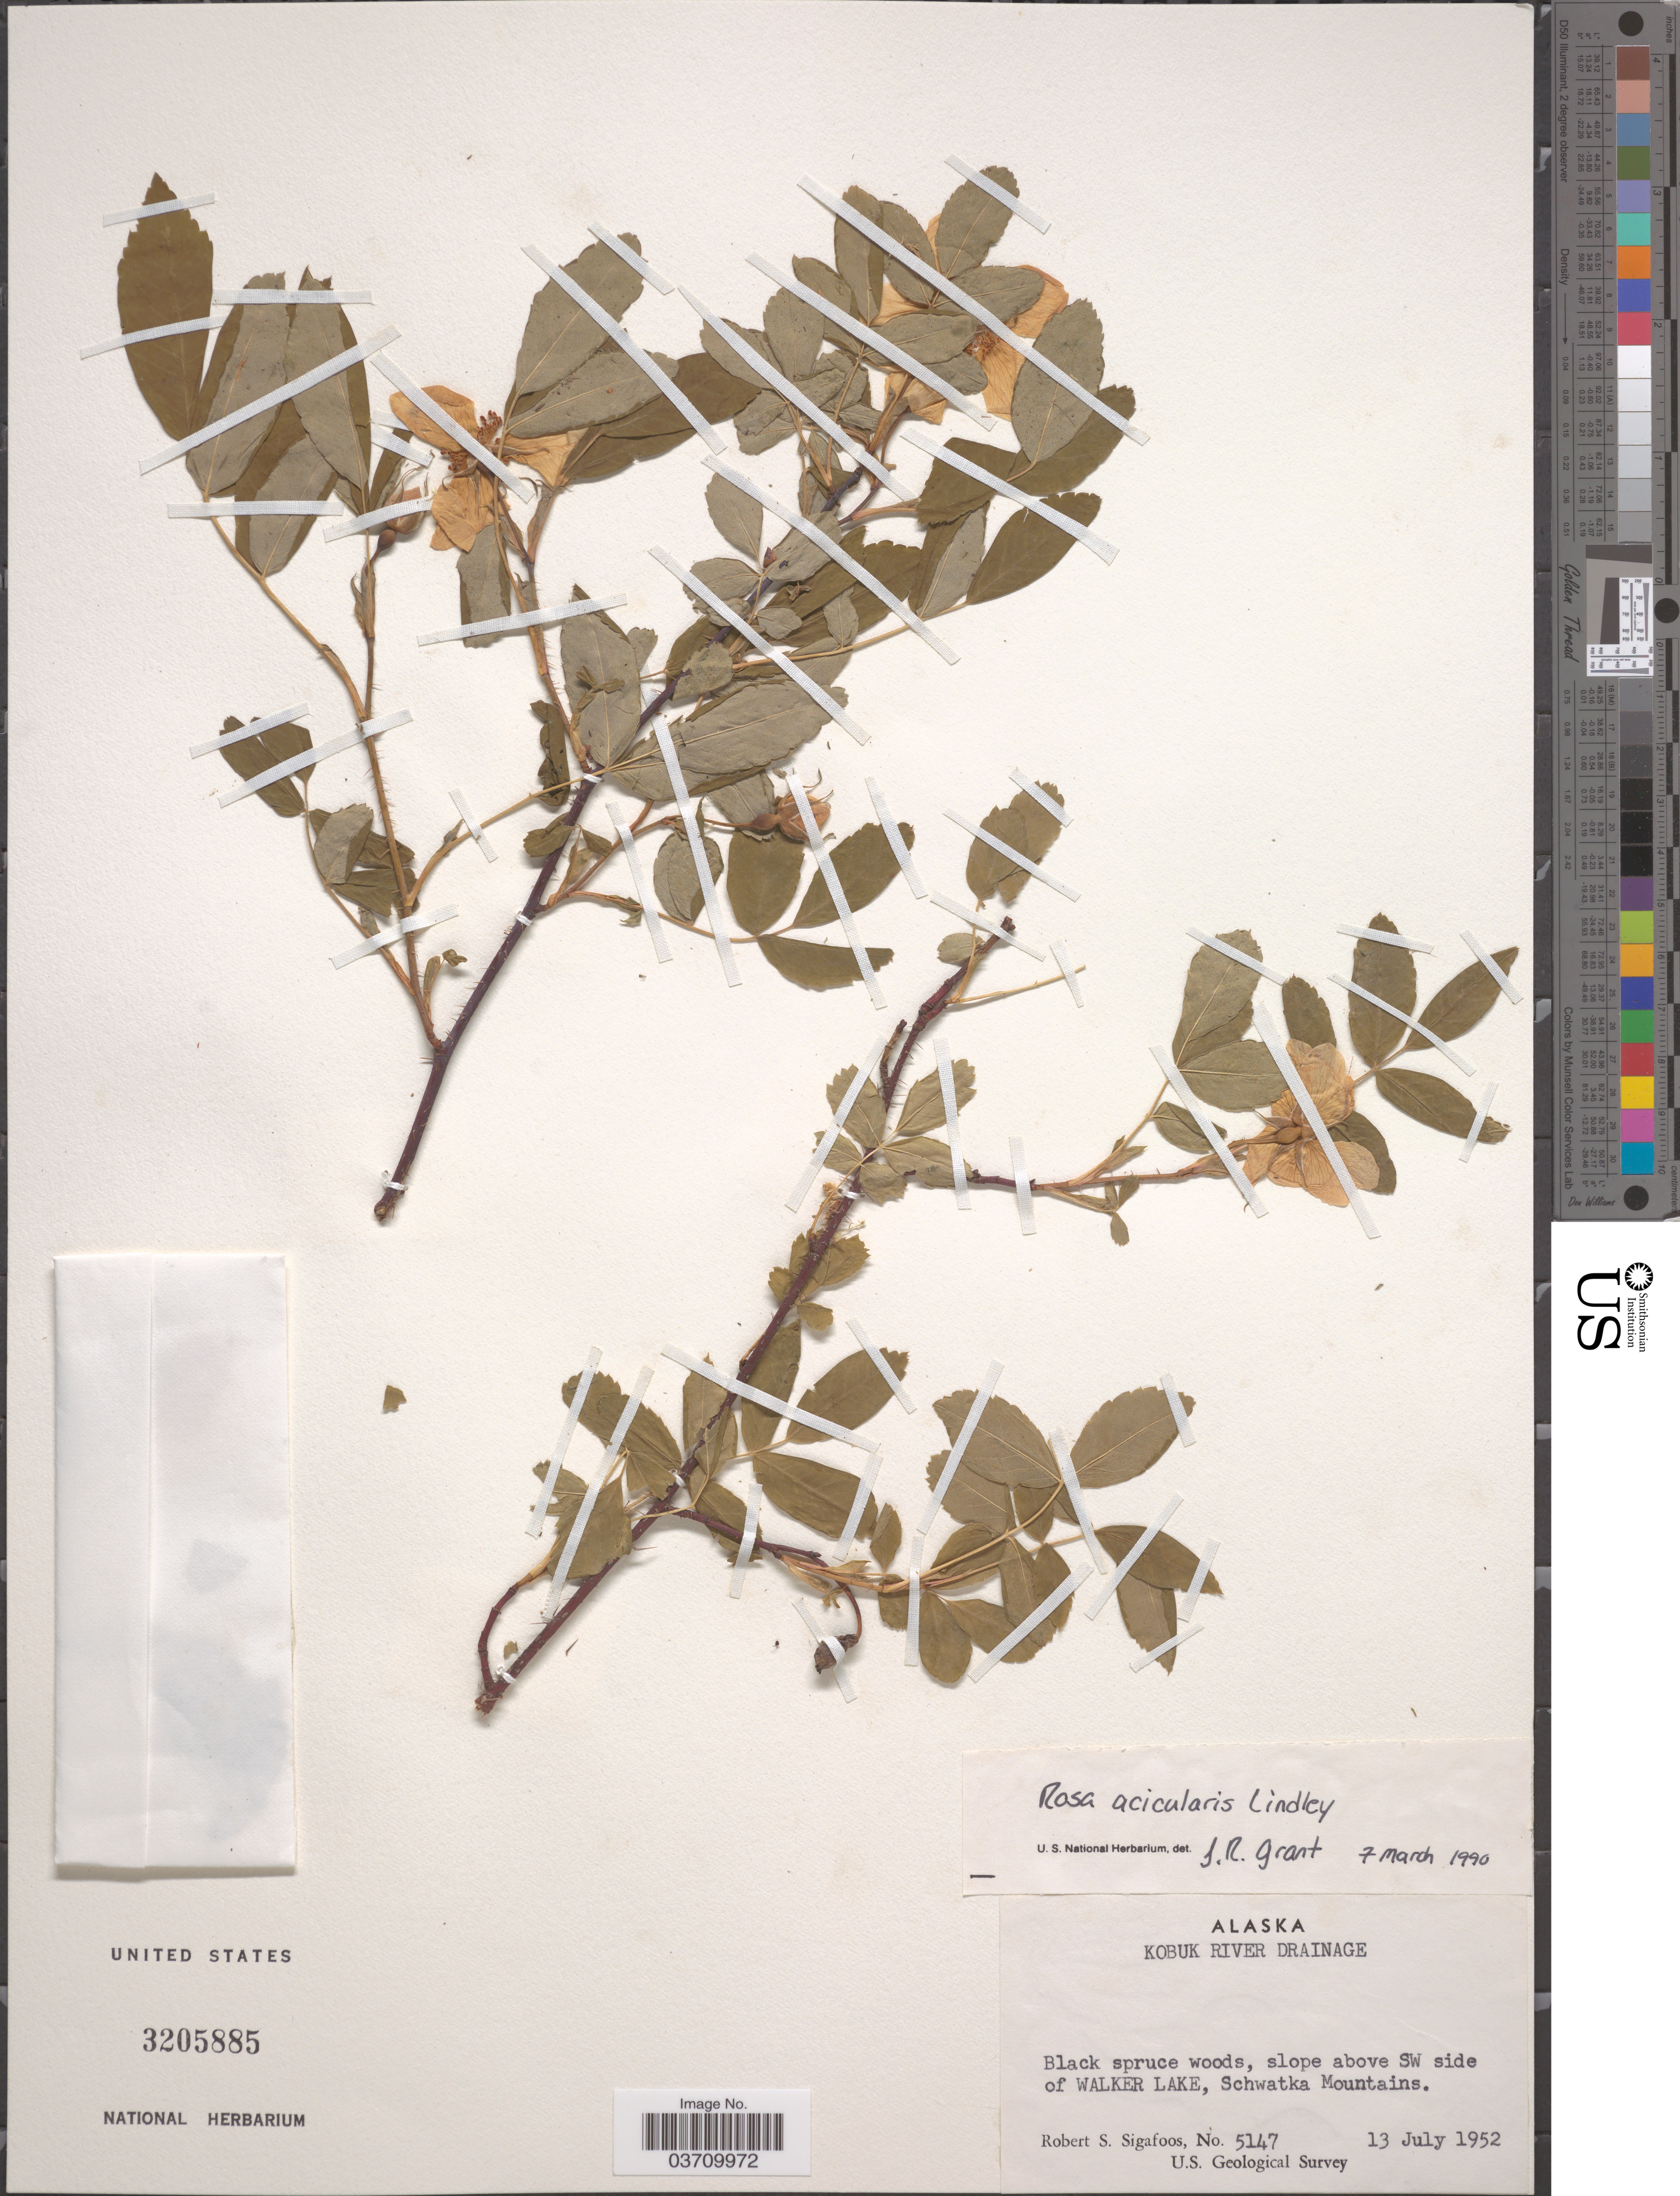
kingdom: Plantae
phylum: Tracheophyta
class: Magnoliopsida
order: Rosales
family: Rosaceae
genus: Rosa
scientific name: Rosa acicularis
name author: Lindl.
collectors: R. Sigafoos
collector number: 5147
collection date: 1952-07-13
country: United States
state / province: Alaska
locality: Kobuk River Drainage. Black spruce woods, slope above SW side of Walker Lake, Schwatka Mountains.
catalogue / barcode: US 3205885